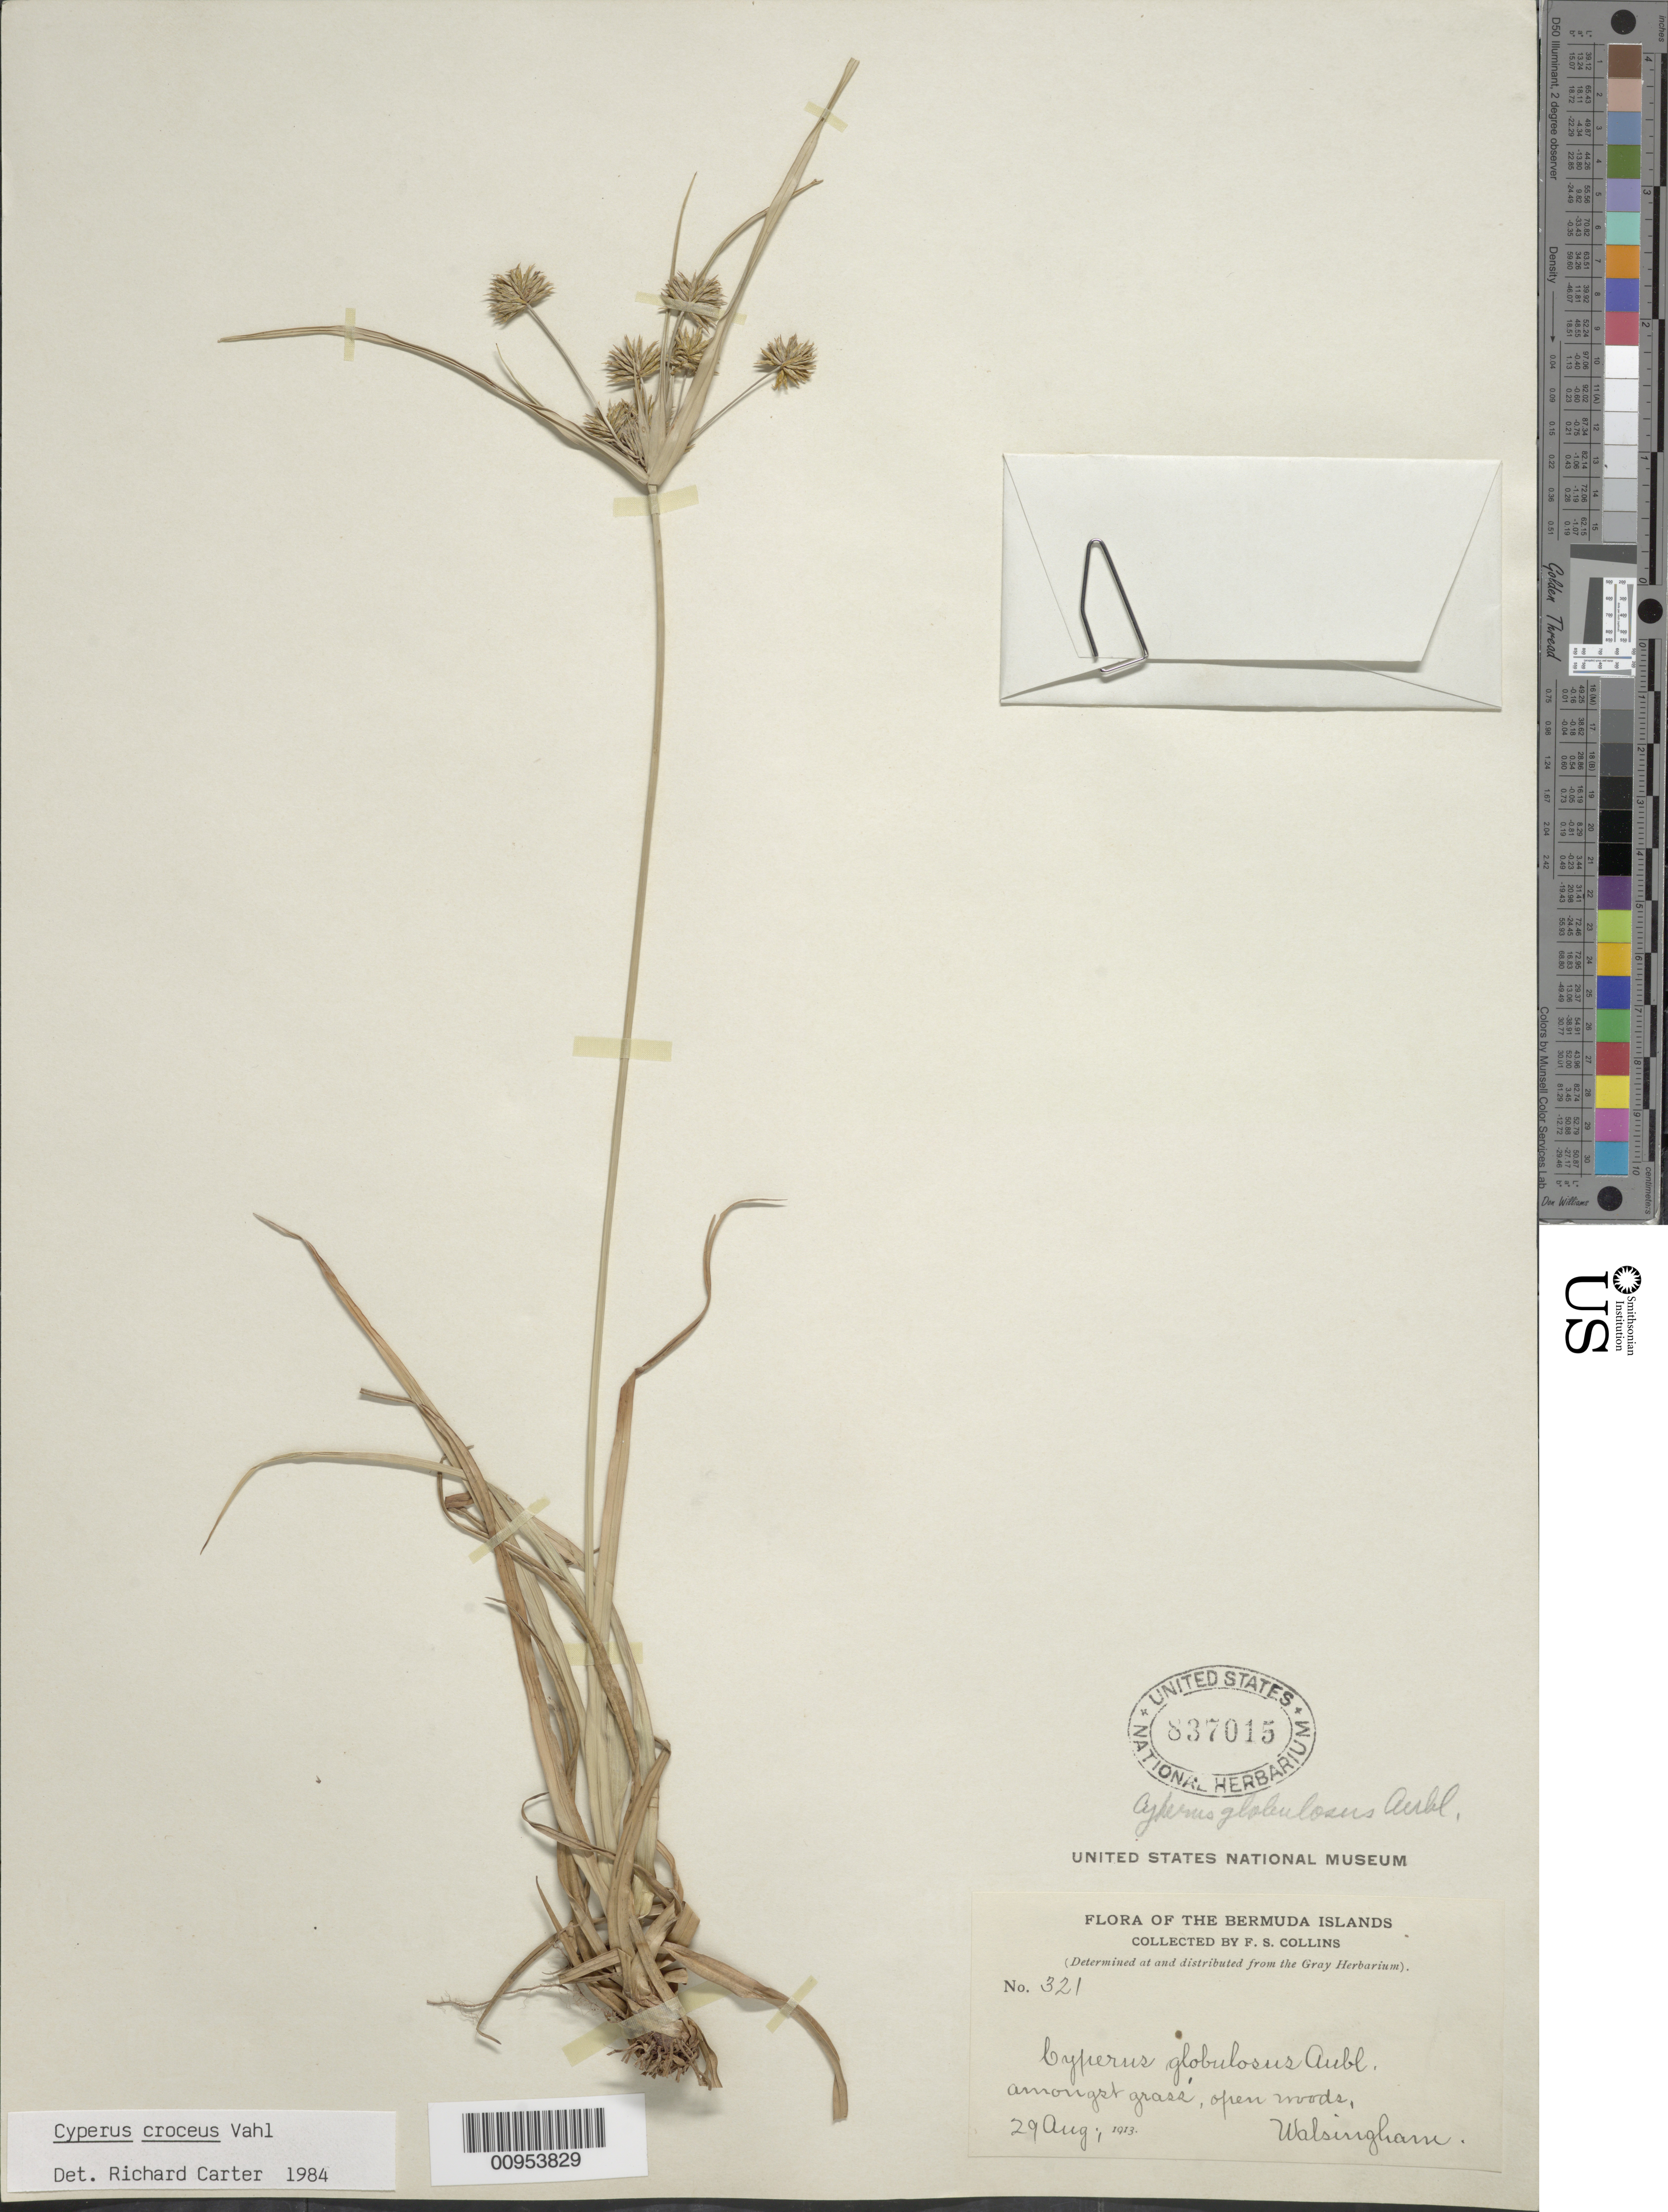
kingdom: Plantae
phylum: Tracheophyta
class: Liliopsida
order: Poales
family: Cyperaceae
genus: Cyperus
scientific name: Cyperus croceus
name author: Vahl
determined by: Carter, R.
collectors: F. Collins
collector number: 321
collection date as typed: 29 Aug 1913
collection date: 1913-08-29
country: Bermuda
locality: Walsingham, open woods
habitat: Amongst grasses, open woods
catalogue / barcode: US 837015